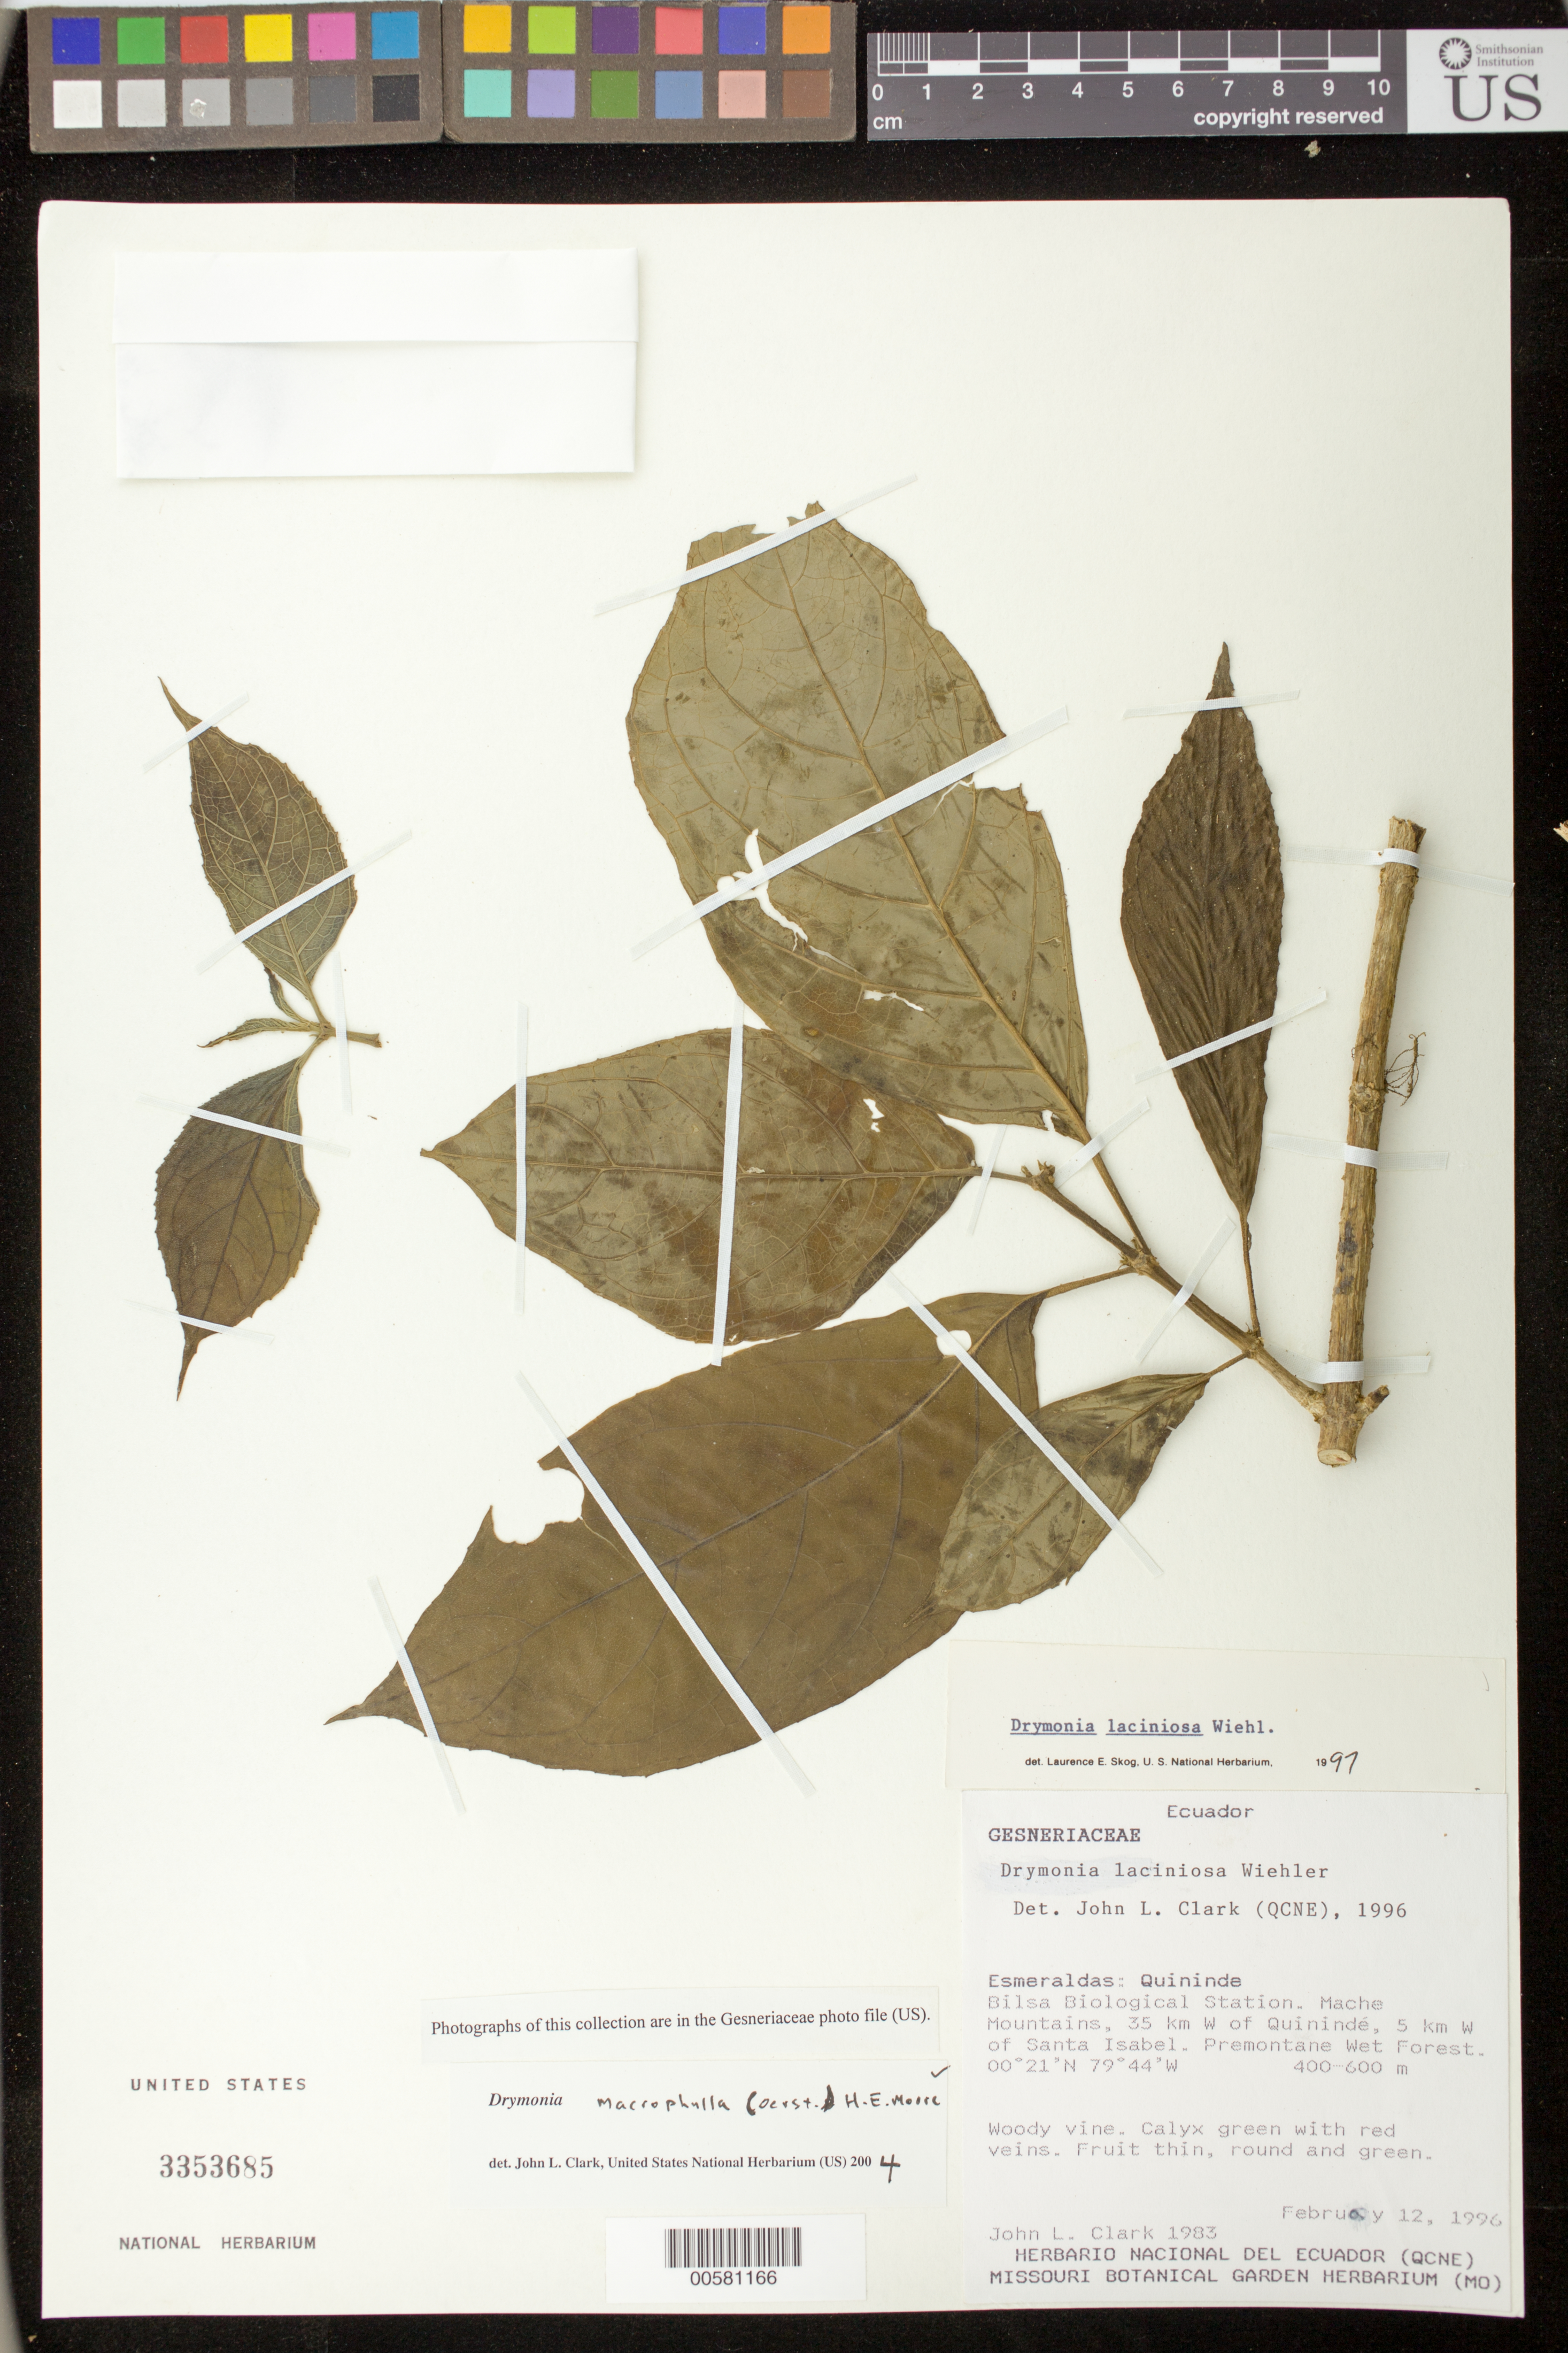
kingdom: Plantae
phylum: Tracheophyta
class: Magnoliopsida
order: Lamiales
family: Gesneriaceae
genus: Drymonia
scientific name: Drymonia macrophylla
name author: (Oerst.) H.E. Moore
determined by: Clark, J. L., (SEL), The Marie Selby Botanical Garden (UNITED STATES)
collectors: J. L. Clark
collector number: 1983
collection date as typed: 12 Feb 1996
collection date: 1996-02-12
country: Ecuador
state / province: Esmeraldas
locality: Quininde. Bilsa Biological Station, Mache Mountains, 35 km W of Quinindé, 5 km W of Santa Isabel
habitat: Premontane wet forest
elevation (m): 400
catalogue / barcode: US 3353685